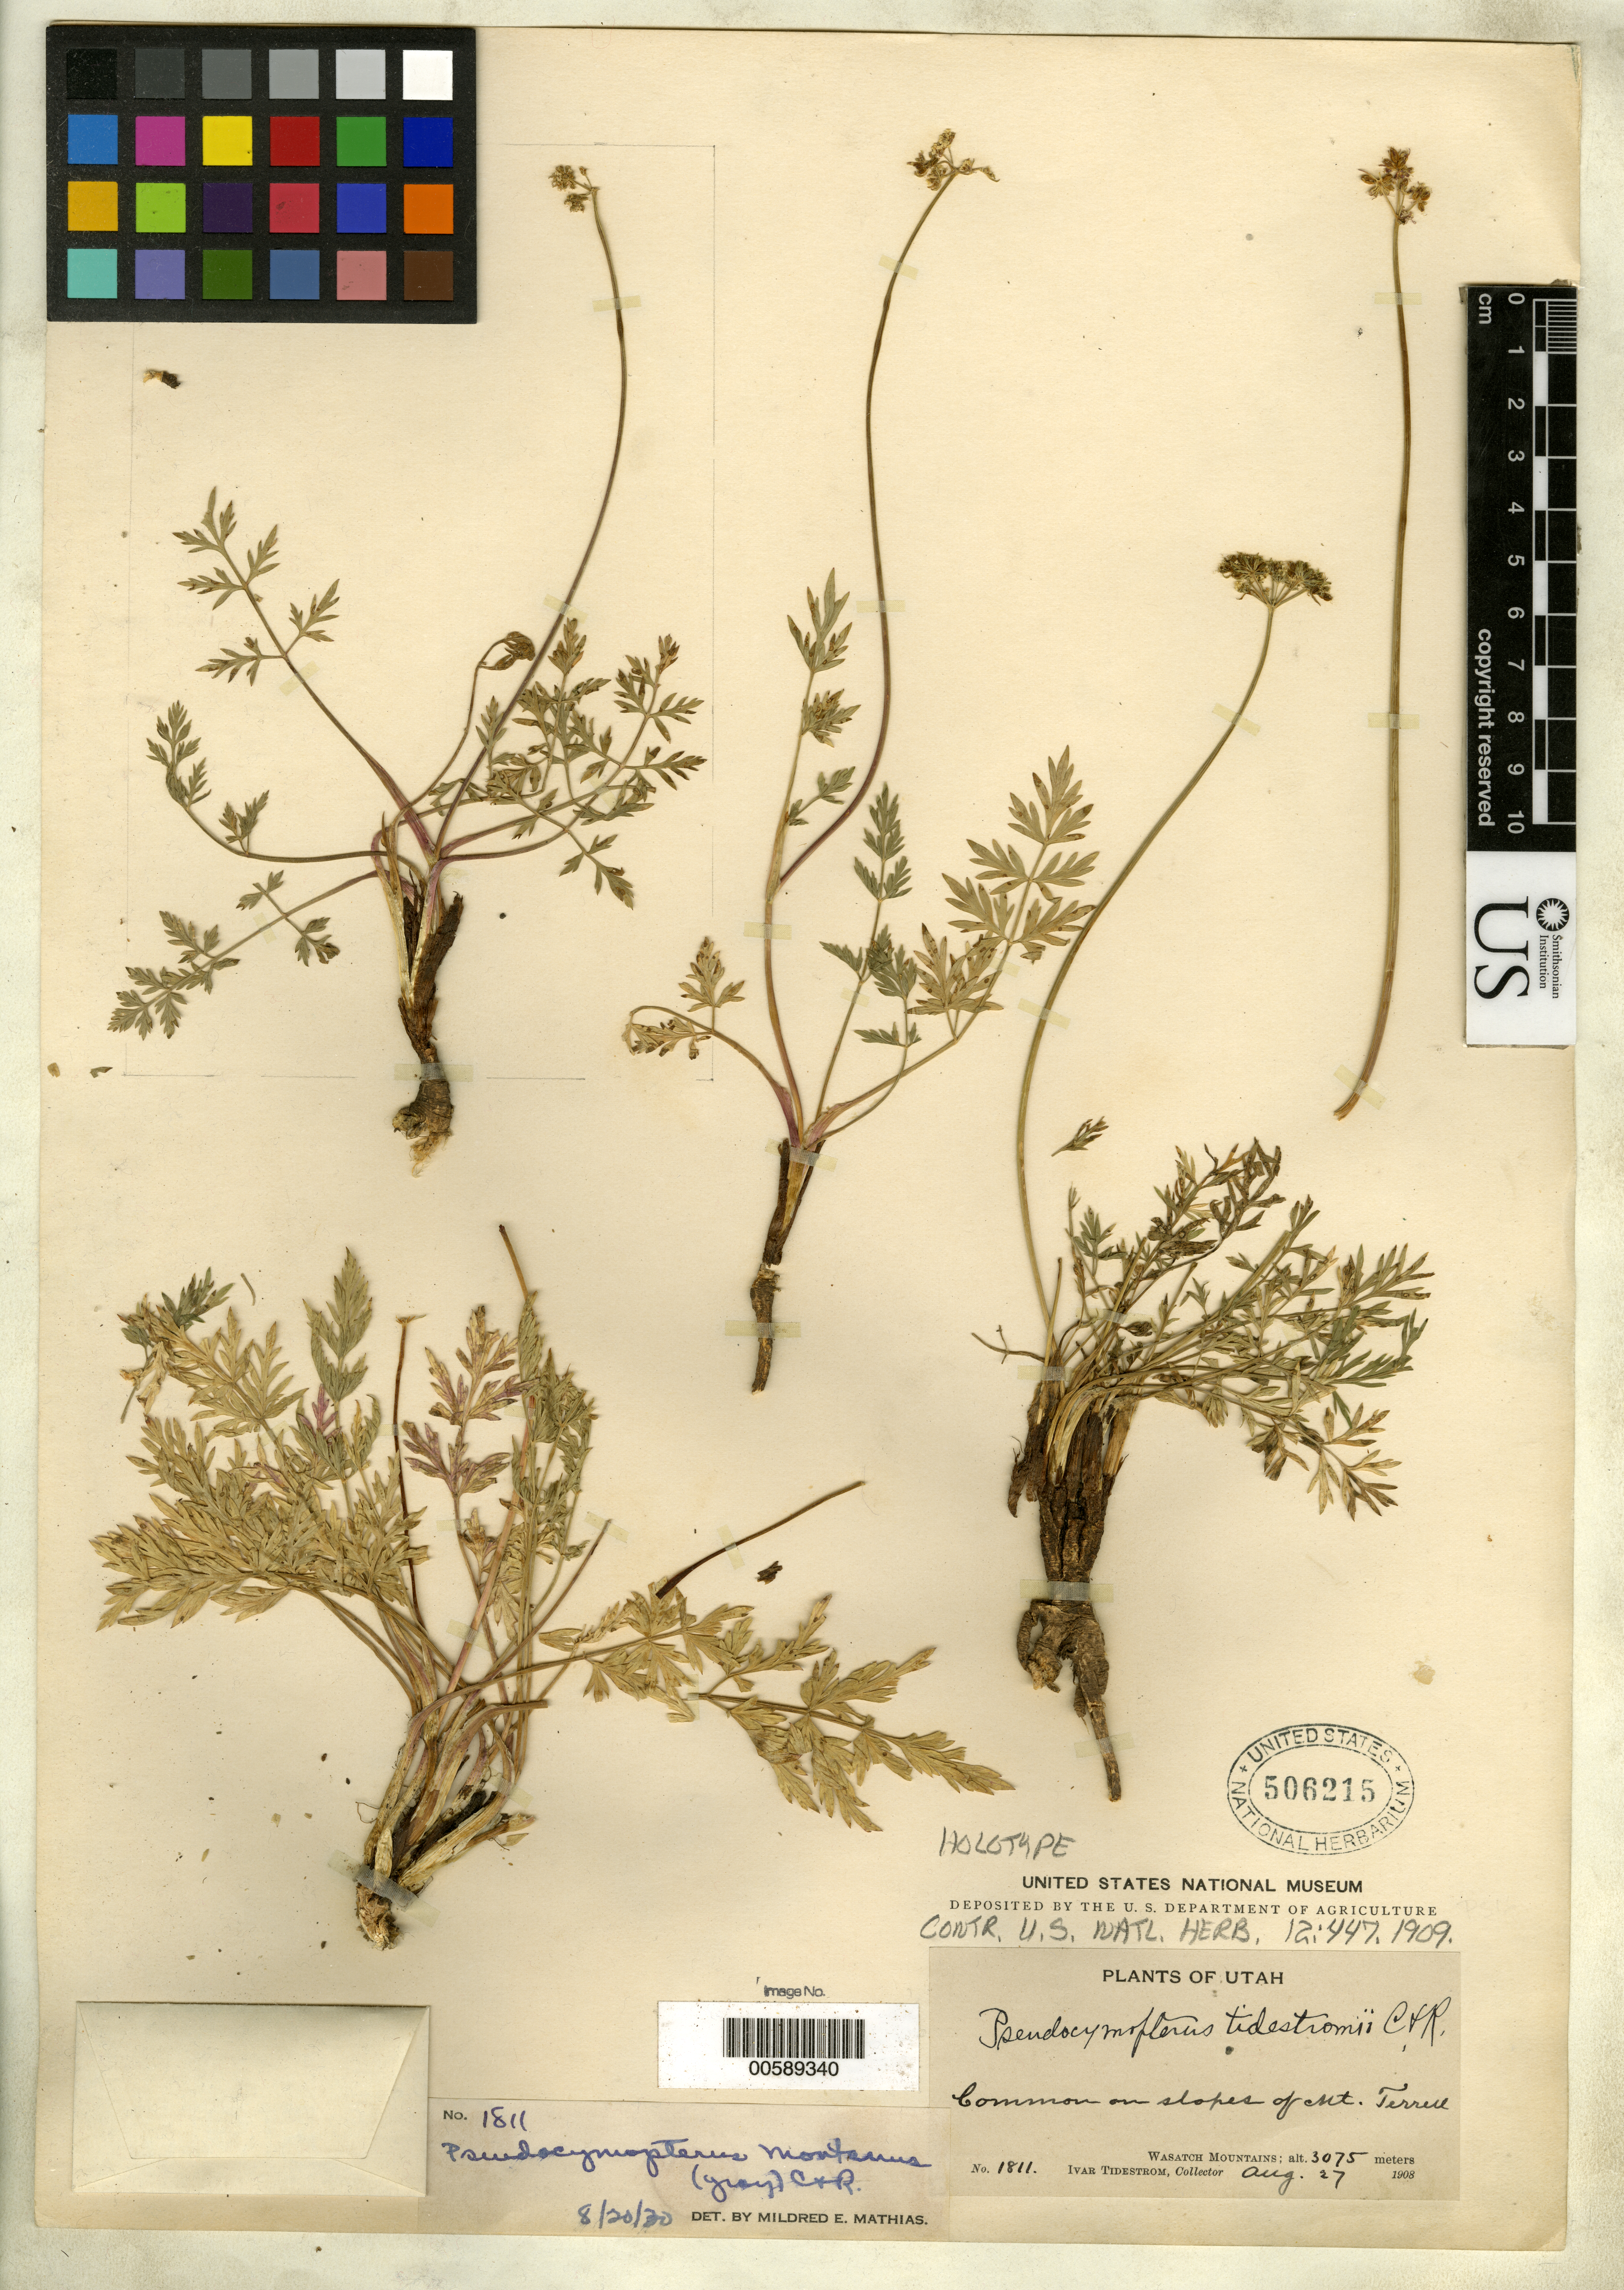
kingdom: Plantae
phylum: Tracheophyta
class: Magnoliopsida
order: Apiales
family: Apiaceae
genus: Pseudocymopterus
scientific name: Pseudocymopterus tidestromii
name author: J.M. Coult. & Rose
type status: Holotype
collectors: I. F. Tidestrom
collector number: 1811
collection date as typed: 27 Aug 1908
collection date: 1908-08-27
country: United States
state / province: Utah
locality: Wasatch Mountains, slopes of Mt. Terrell.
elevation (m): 3075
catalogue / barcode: US 506215